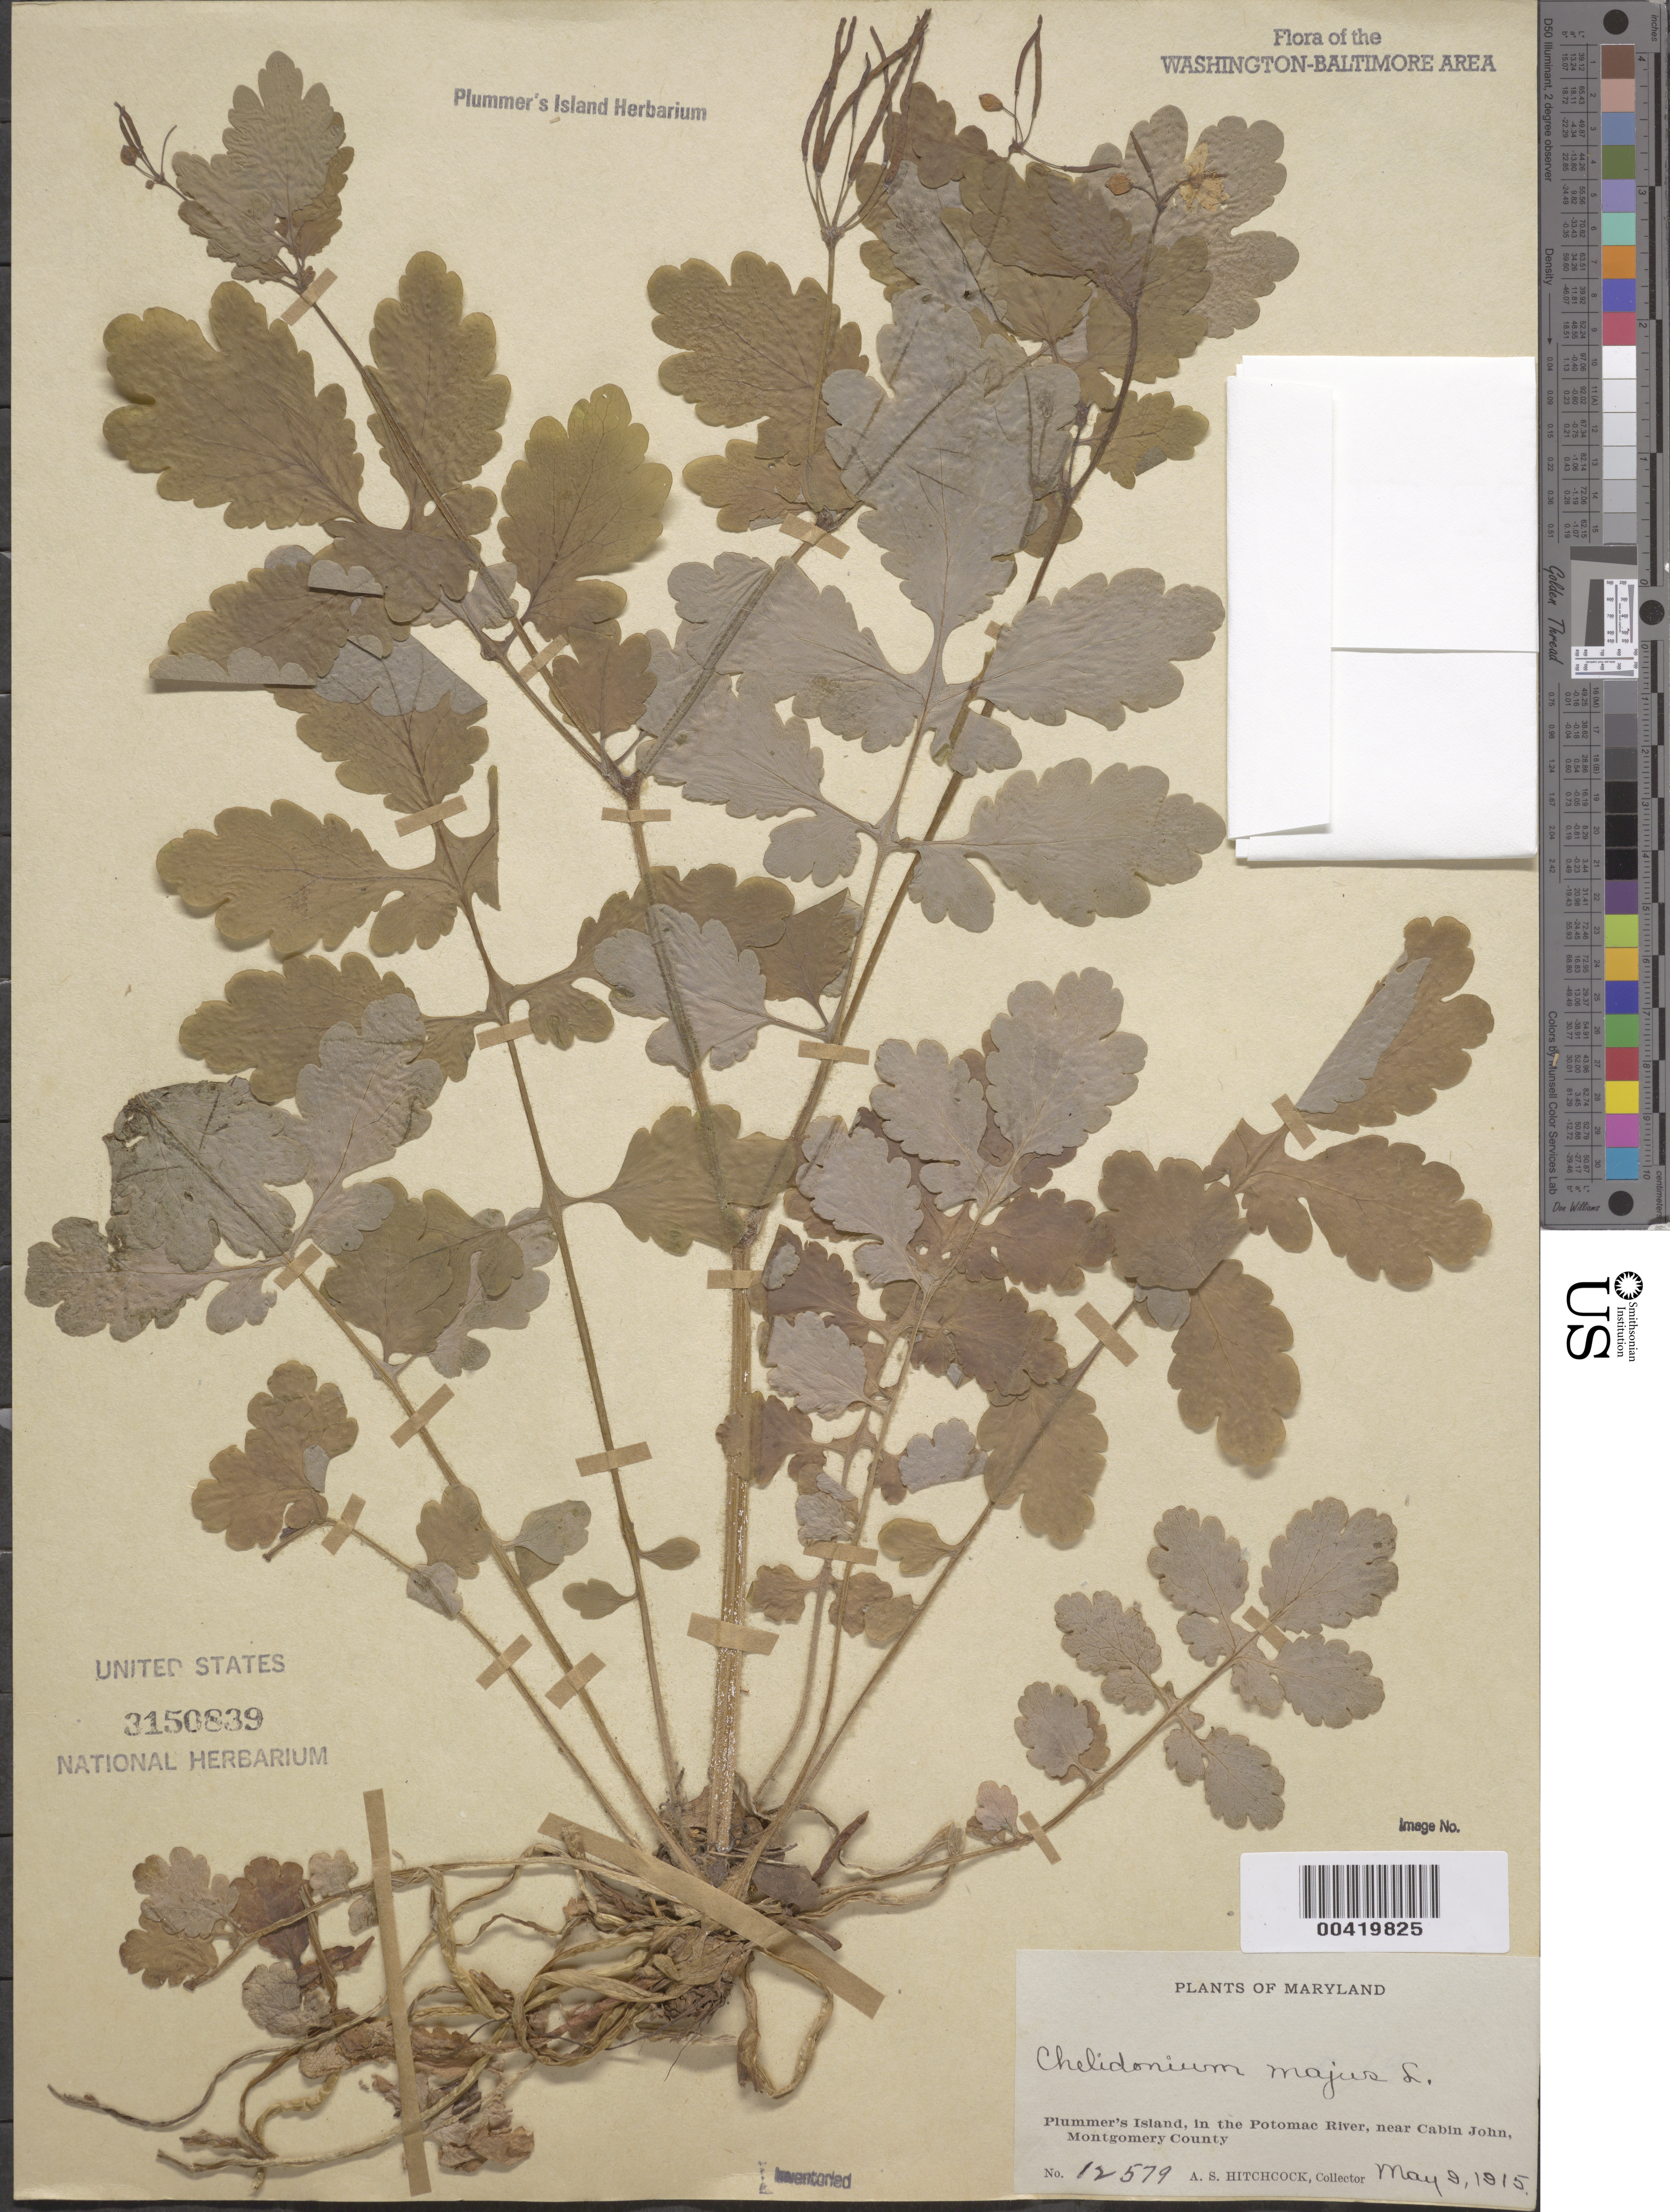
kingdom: Plantae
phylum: Tracheophyta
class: Magnoliopsida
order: Ranunculales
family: Papaveraceae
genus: Chelidonium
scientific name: Chelidonium majus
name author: L.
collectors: P. C. Standley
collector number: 12579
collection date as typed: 09 May 1915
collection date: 1915-05-09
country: United States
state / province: Maryland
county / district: Montgomery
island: Plummers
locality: Plummer's Island C. & O. Canal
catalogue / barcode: US 3150839